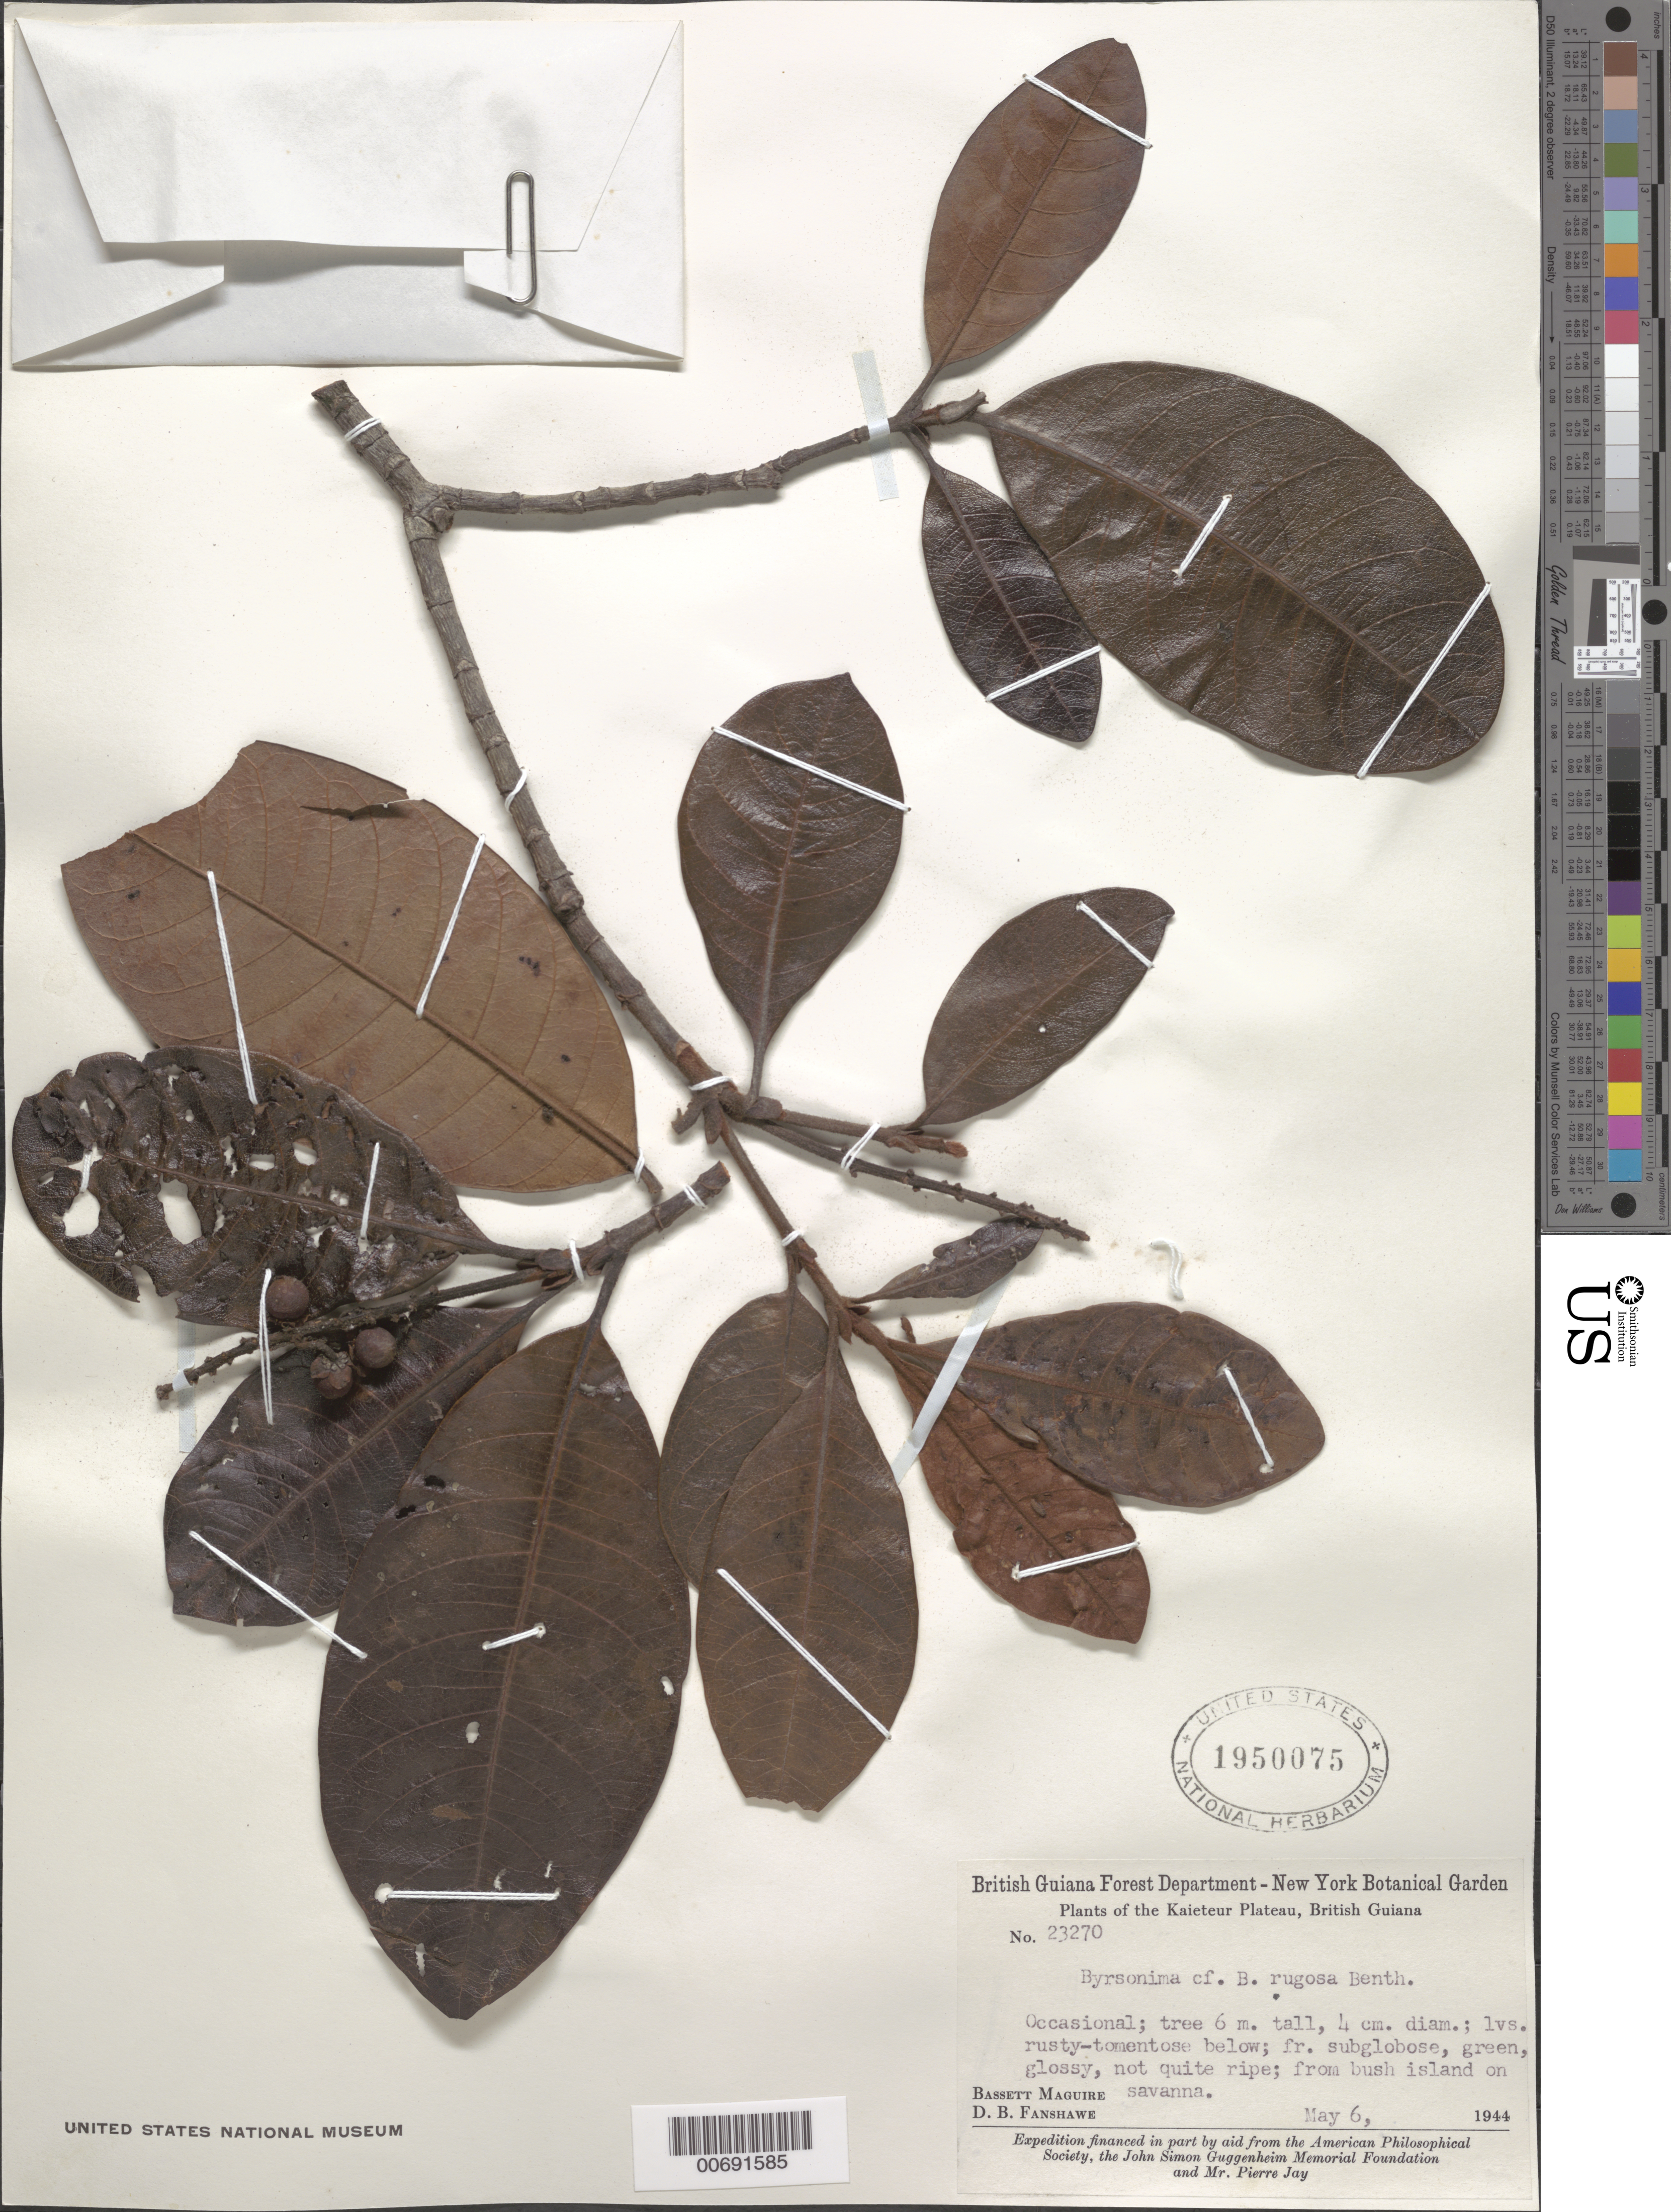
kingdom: Plantae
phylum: Tracheophyta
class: Magnoliopsida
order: Malpighiales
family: Malpighiaceae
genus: Byrsonima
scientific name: Byrsonima rugosa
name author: Benth.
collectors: B. Maguire & D. B. Fanshawe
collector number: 23270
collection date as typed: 6-May-44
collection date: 1944-05-06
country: Guyana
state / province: Potaro-Siparuni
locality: Kaieteur Plateau, Potaro River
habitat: Bush island in savanna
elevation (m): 427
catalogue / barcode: US 1950075